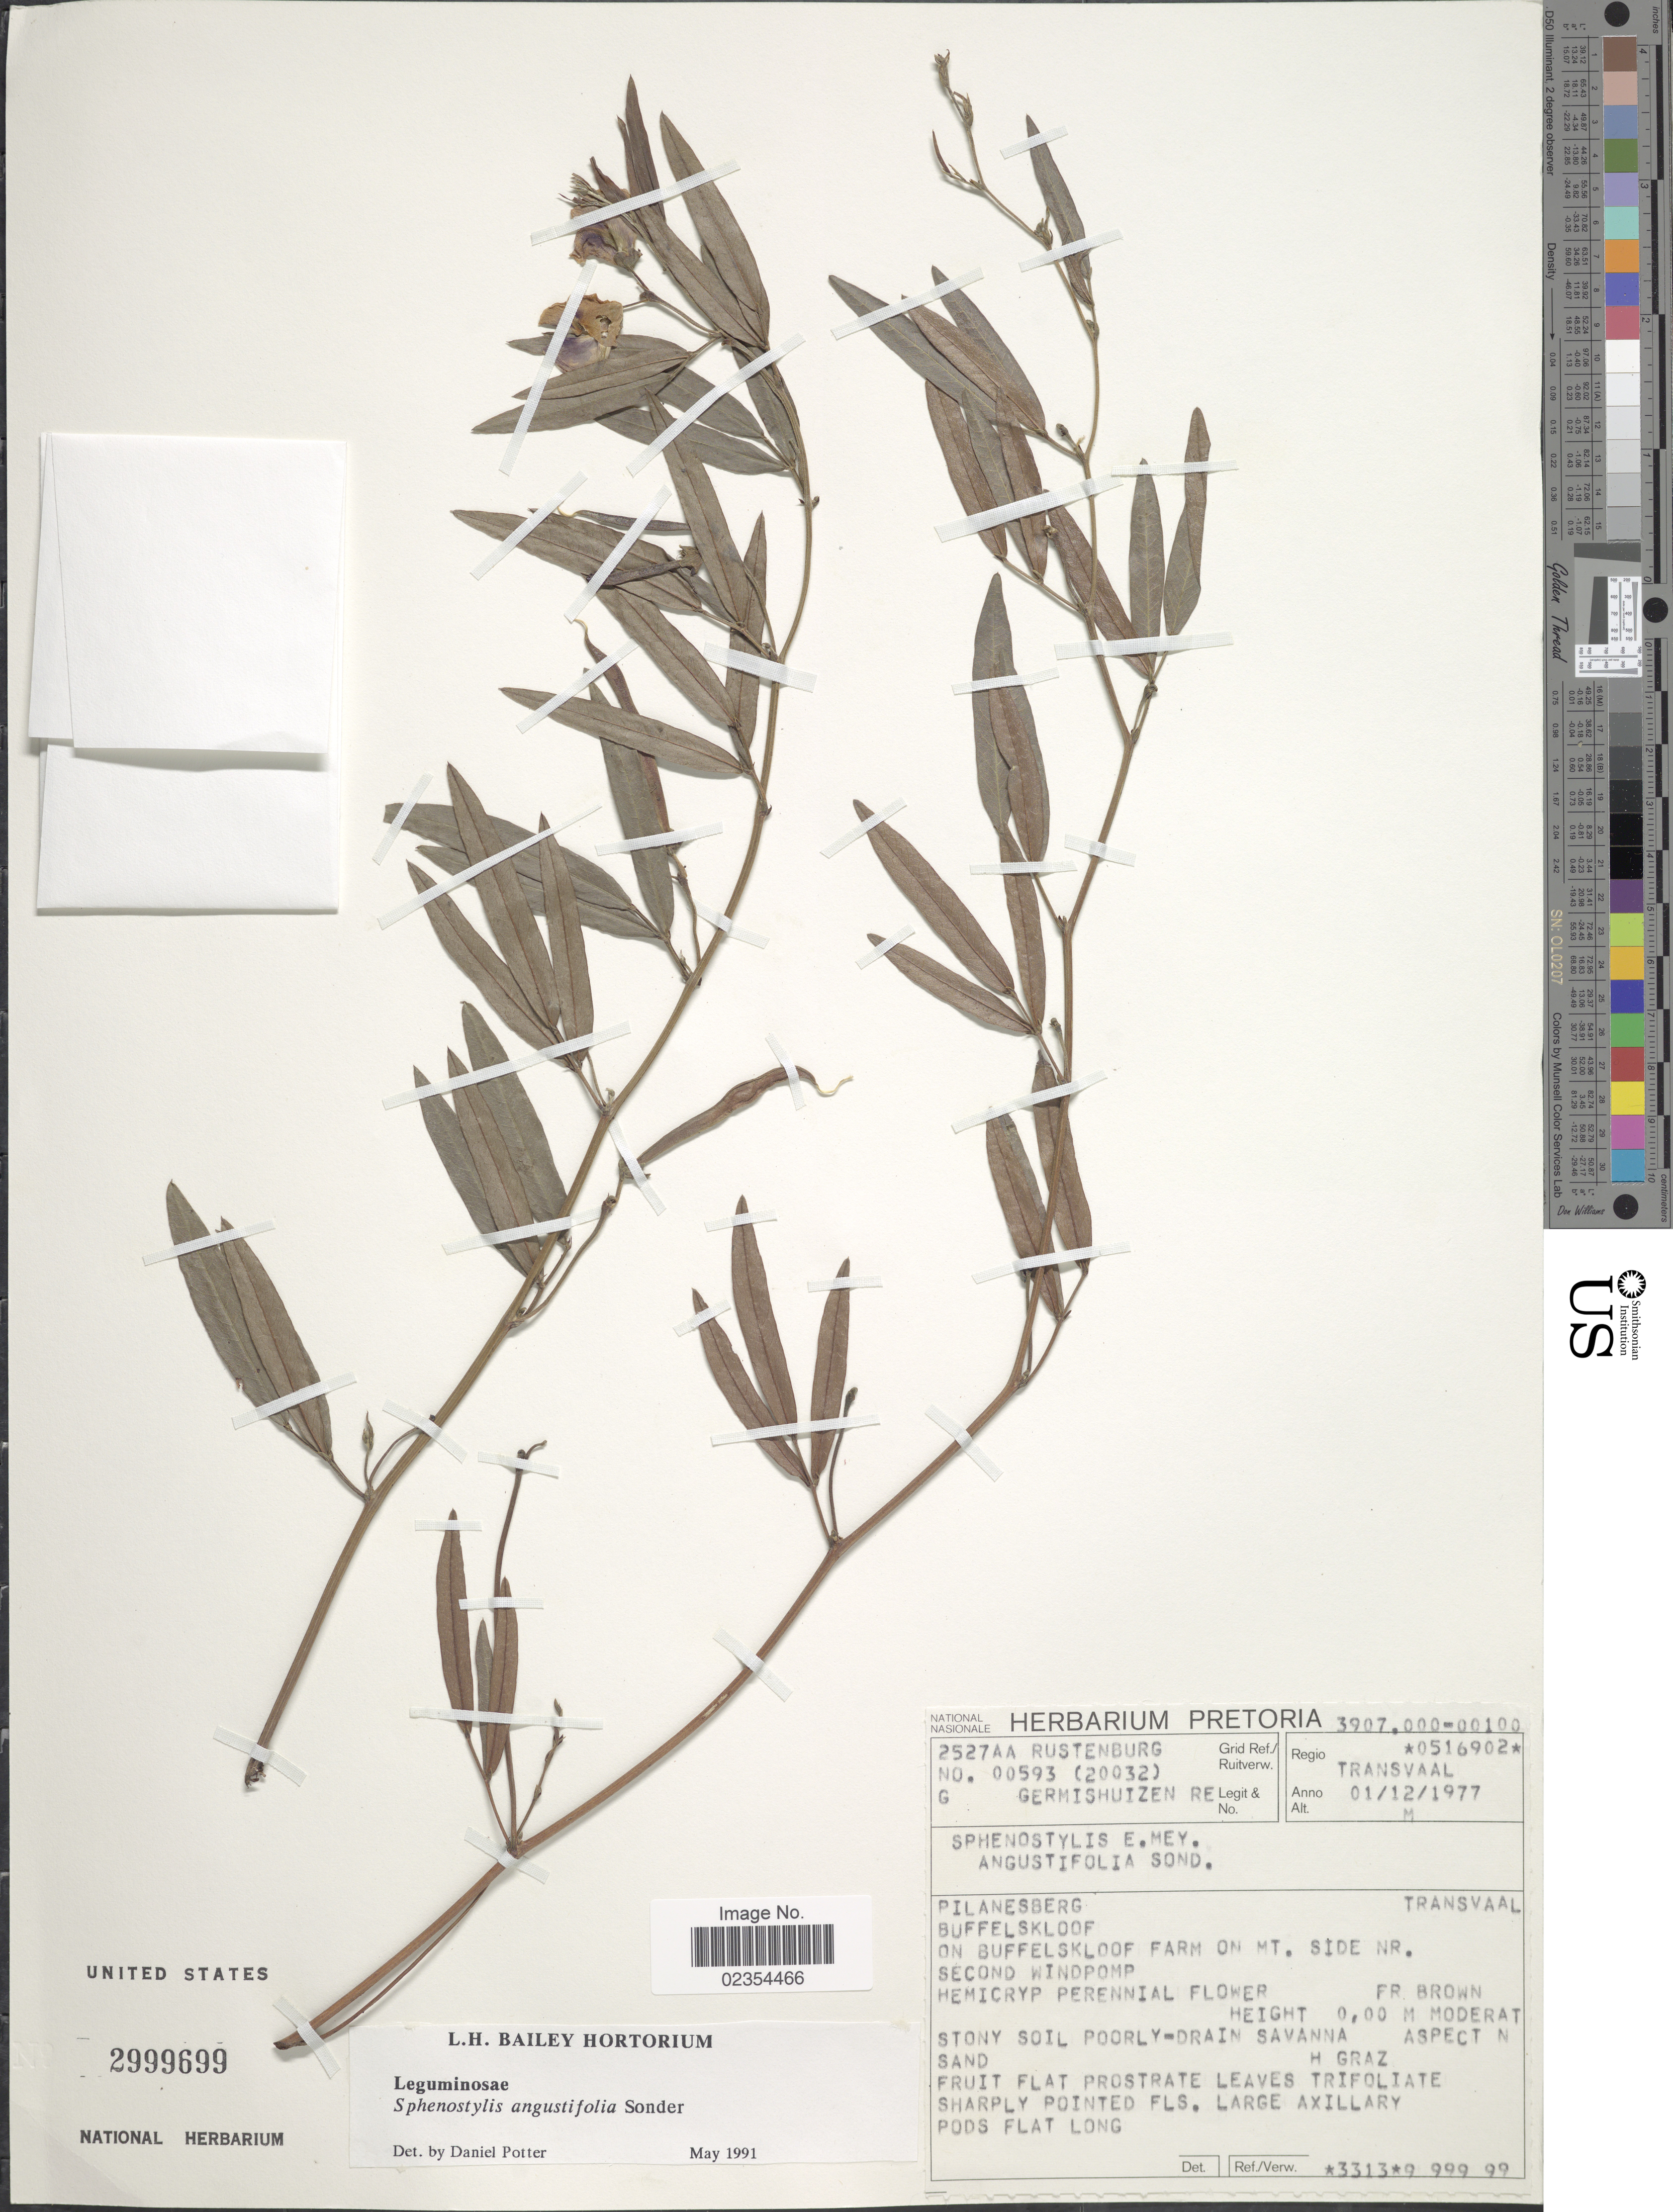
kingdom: Plantae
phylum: Tracheophyta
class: Magnoliopsida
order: Fabales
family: Fabaceae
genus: Sphenostylis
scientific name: Sphenostylis angustifolia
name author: Sond.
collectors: G. Germishuizen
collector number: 00593 (20032)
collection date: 1977-12-01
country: South Africa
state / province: North West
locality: Regio Transvaal, Pilanesberg, Buffelskloof, on Buffelskloof Farm on Mt. side nr. second Windpomp, Grid. Ref. 2527AA Rustenburg.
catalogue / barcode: US 2999699